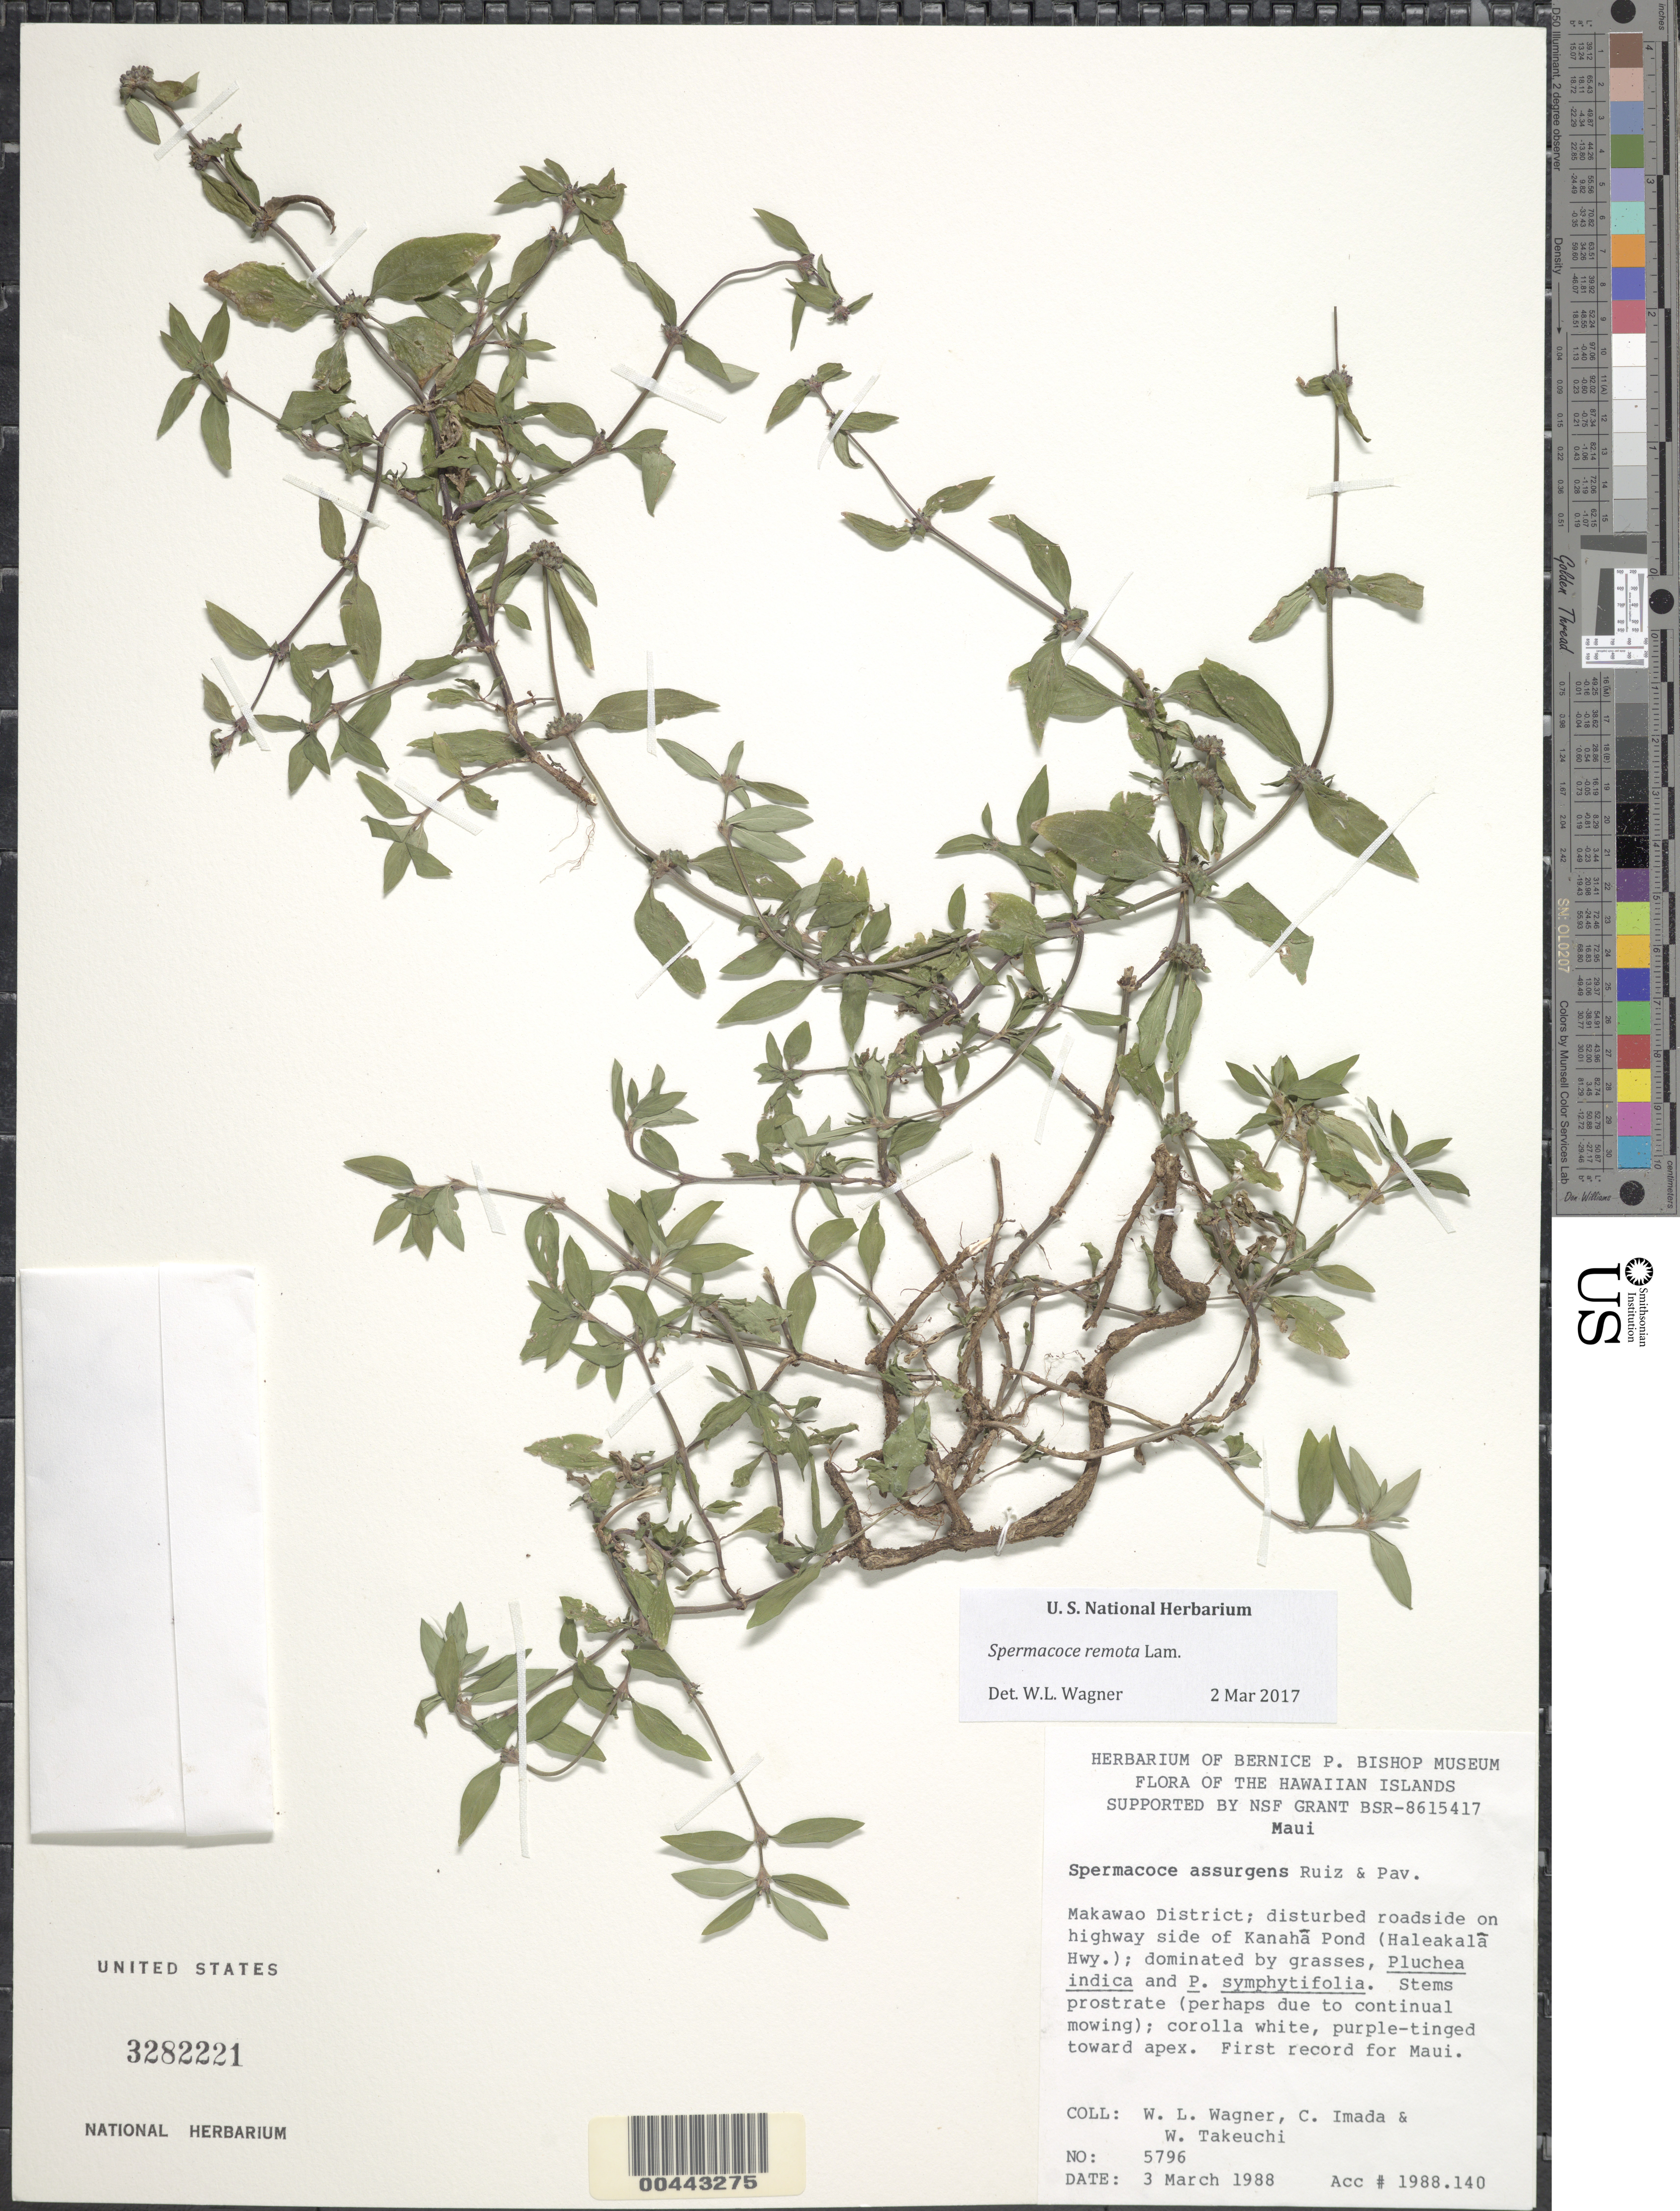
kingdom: Plantae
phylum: Tracheophyta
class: Magnoliopsida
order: Gentianales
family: Rubiaceae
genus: Spermacoce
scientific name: Spermacoce remota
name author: Lam.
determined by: Wagner, W. L., (BOT), Smithsonian Institution - National Museum of Natural History (UNITED STATES)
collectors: W. L. Wagner, C. Imada & W. N. Takeuchi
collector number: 5796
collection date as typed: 3 Mar 1988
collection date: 1988-03-03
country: United States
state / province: Hawaii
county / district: Maui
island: Maui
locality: Makawao District, on Haleakala Highway side of Kanaha Pond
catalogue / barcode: US 3282221